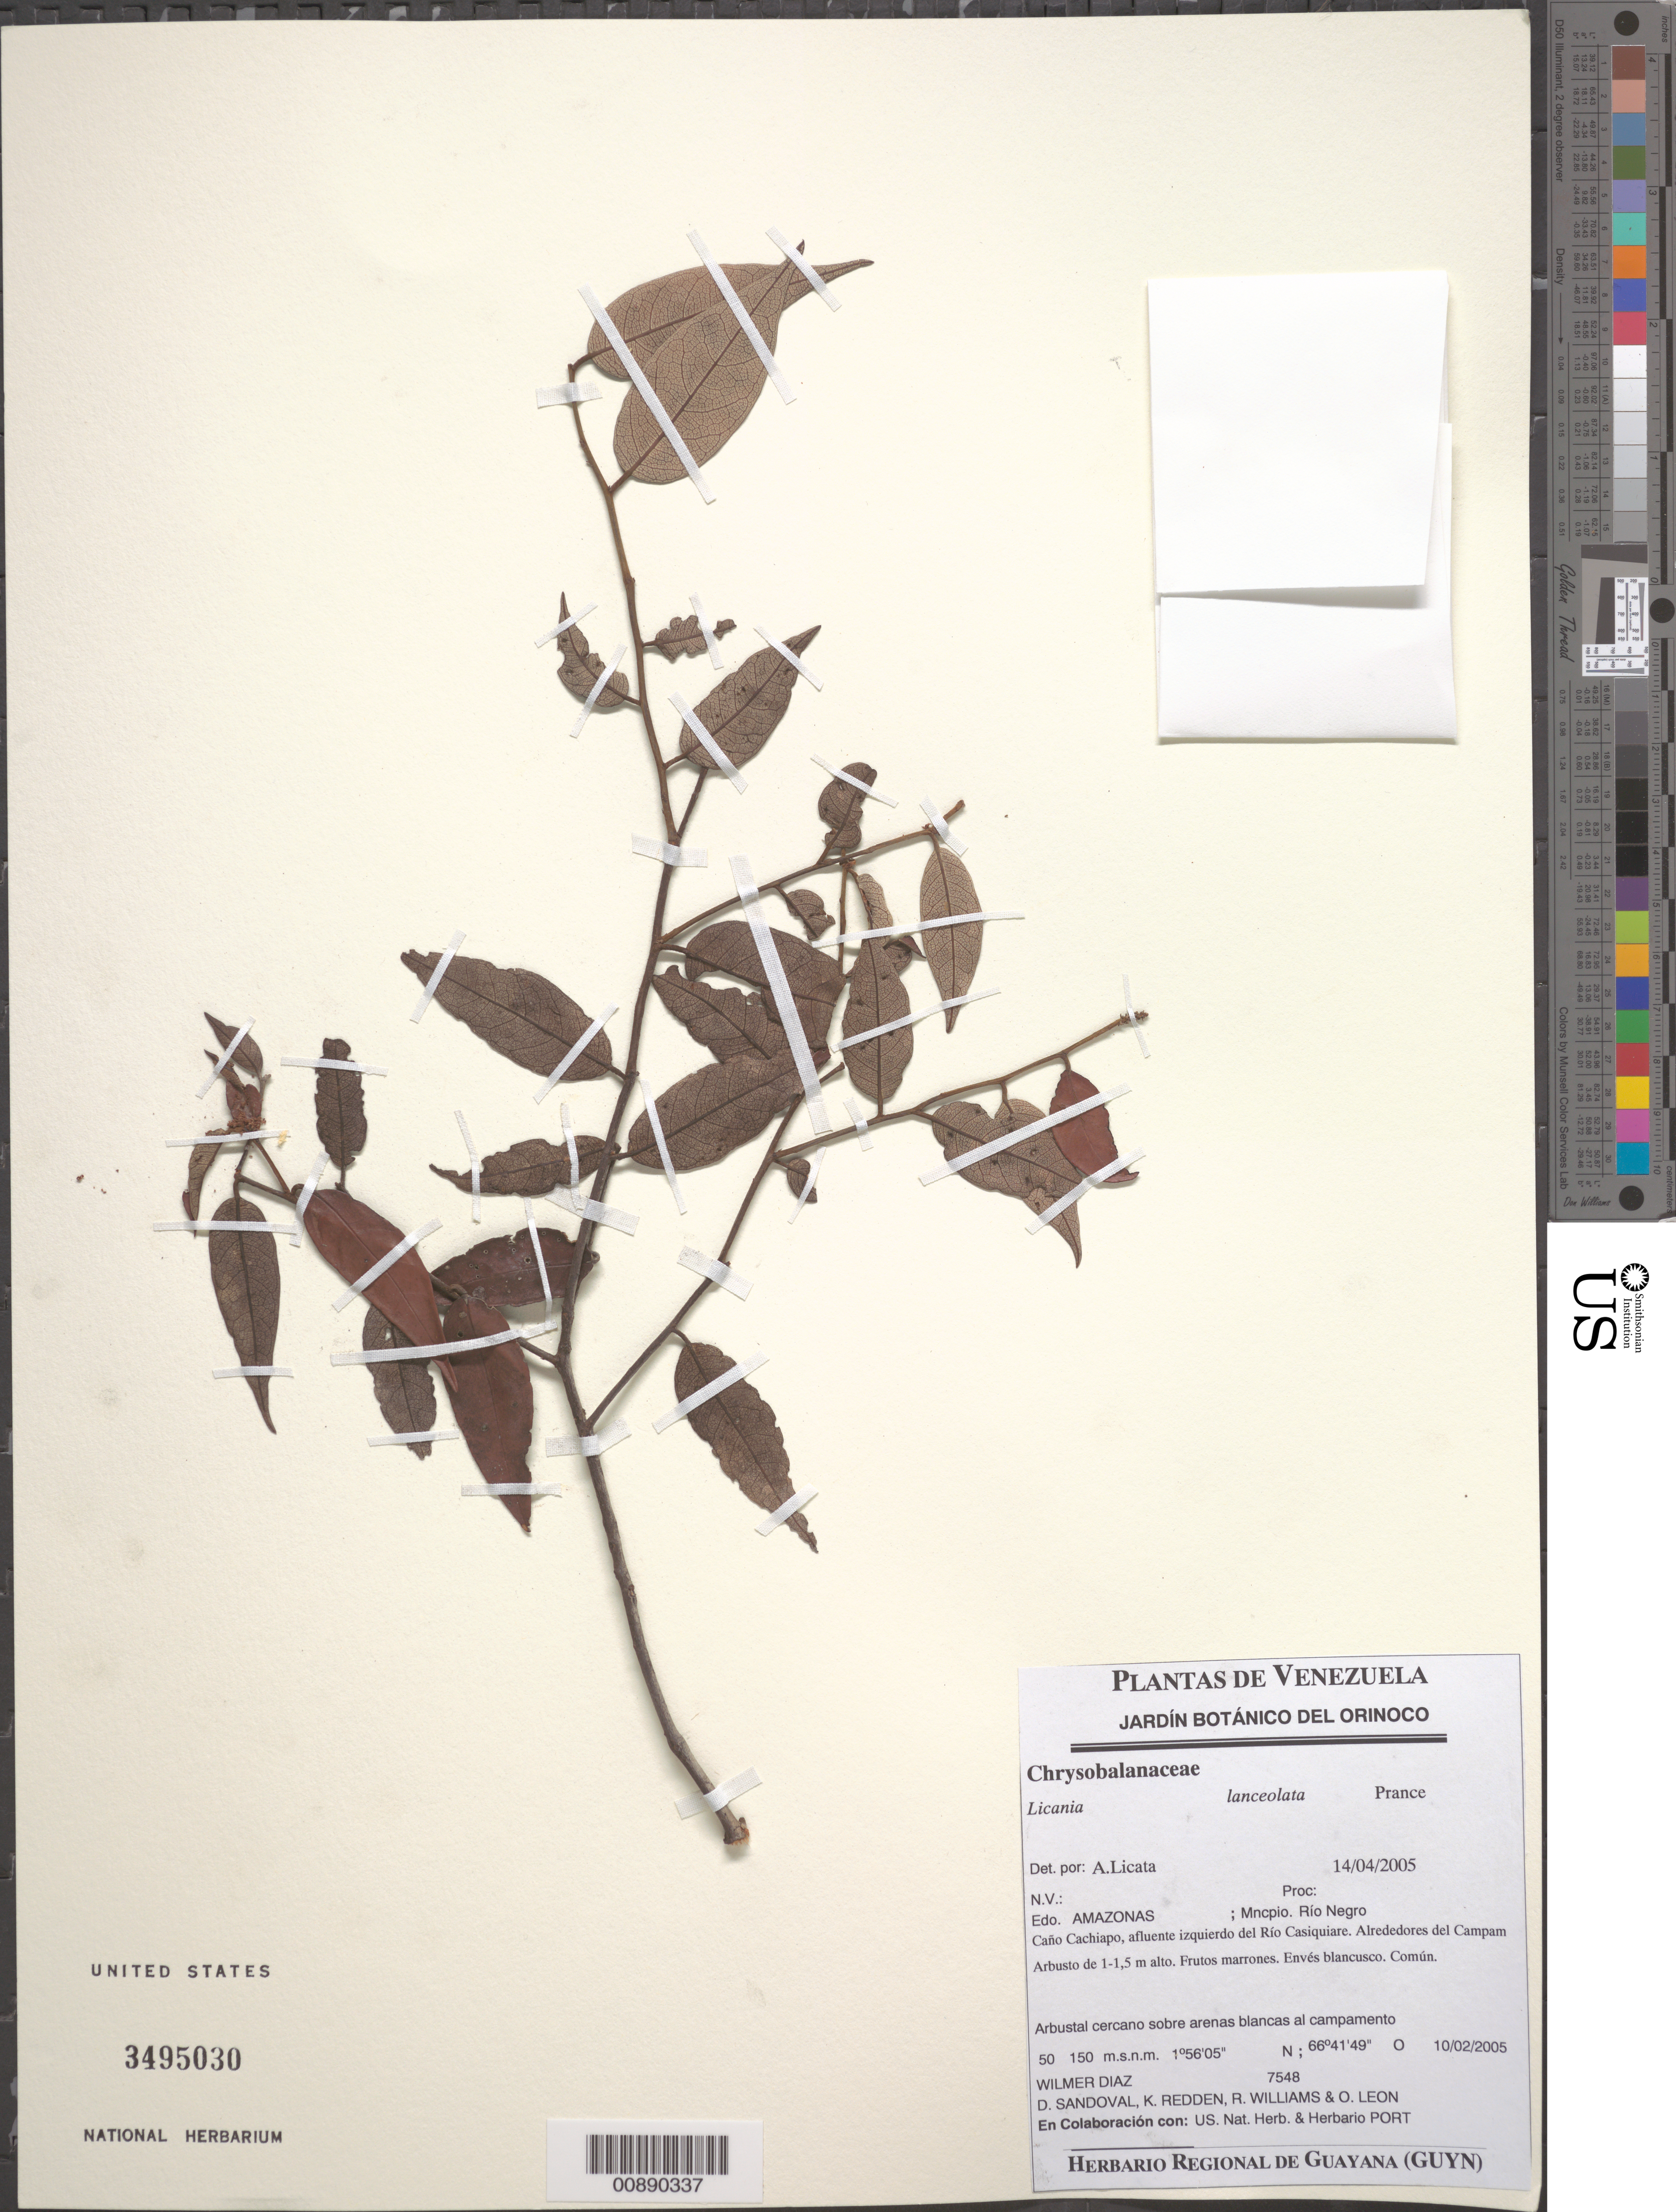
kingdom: Plantae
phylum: Tracheophyta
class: Magnoliopsida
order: Malpighiales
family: Chrysobalanaceae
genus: Licania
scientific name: Licania lanceolata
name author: Prance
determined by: Licata, A., (PORT), Univ. Nac. Exp. de los Llanos Ezequiel Zamora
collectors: W. Díaz P., D. Sandoval, K. M. Redden, R. Williams & O. León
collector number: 7548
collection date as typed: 10-Feb-05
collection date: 2005-02-10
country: Venezuela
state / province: Amazonas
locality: Mun. Río Negro, Caño Cachiapo, afluente del Río Casiquaire, alrededores del Campamento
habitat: Arbustal cercano sobre arenas blancas el campamento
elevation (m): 50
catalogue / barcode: US 3495030